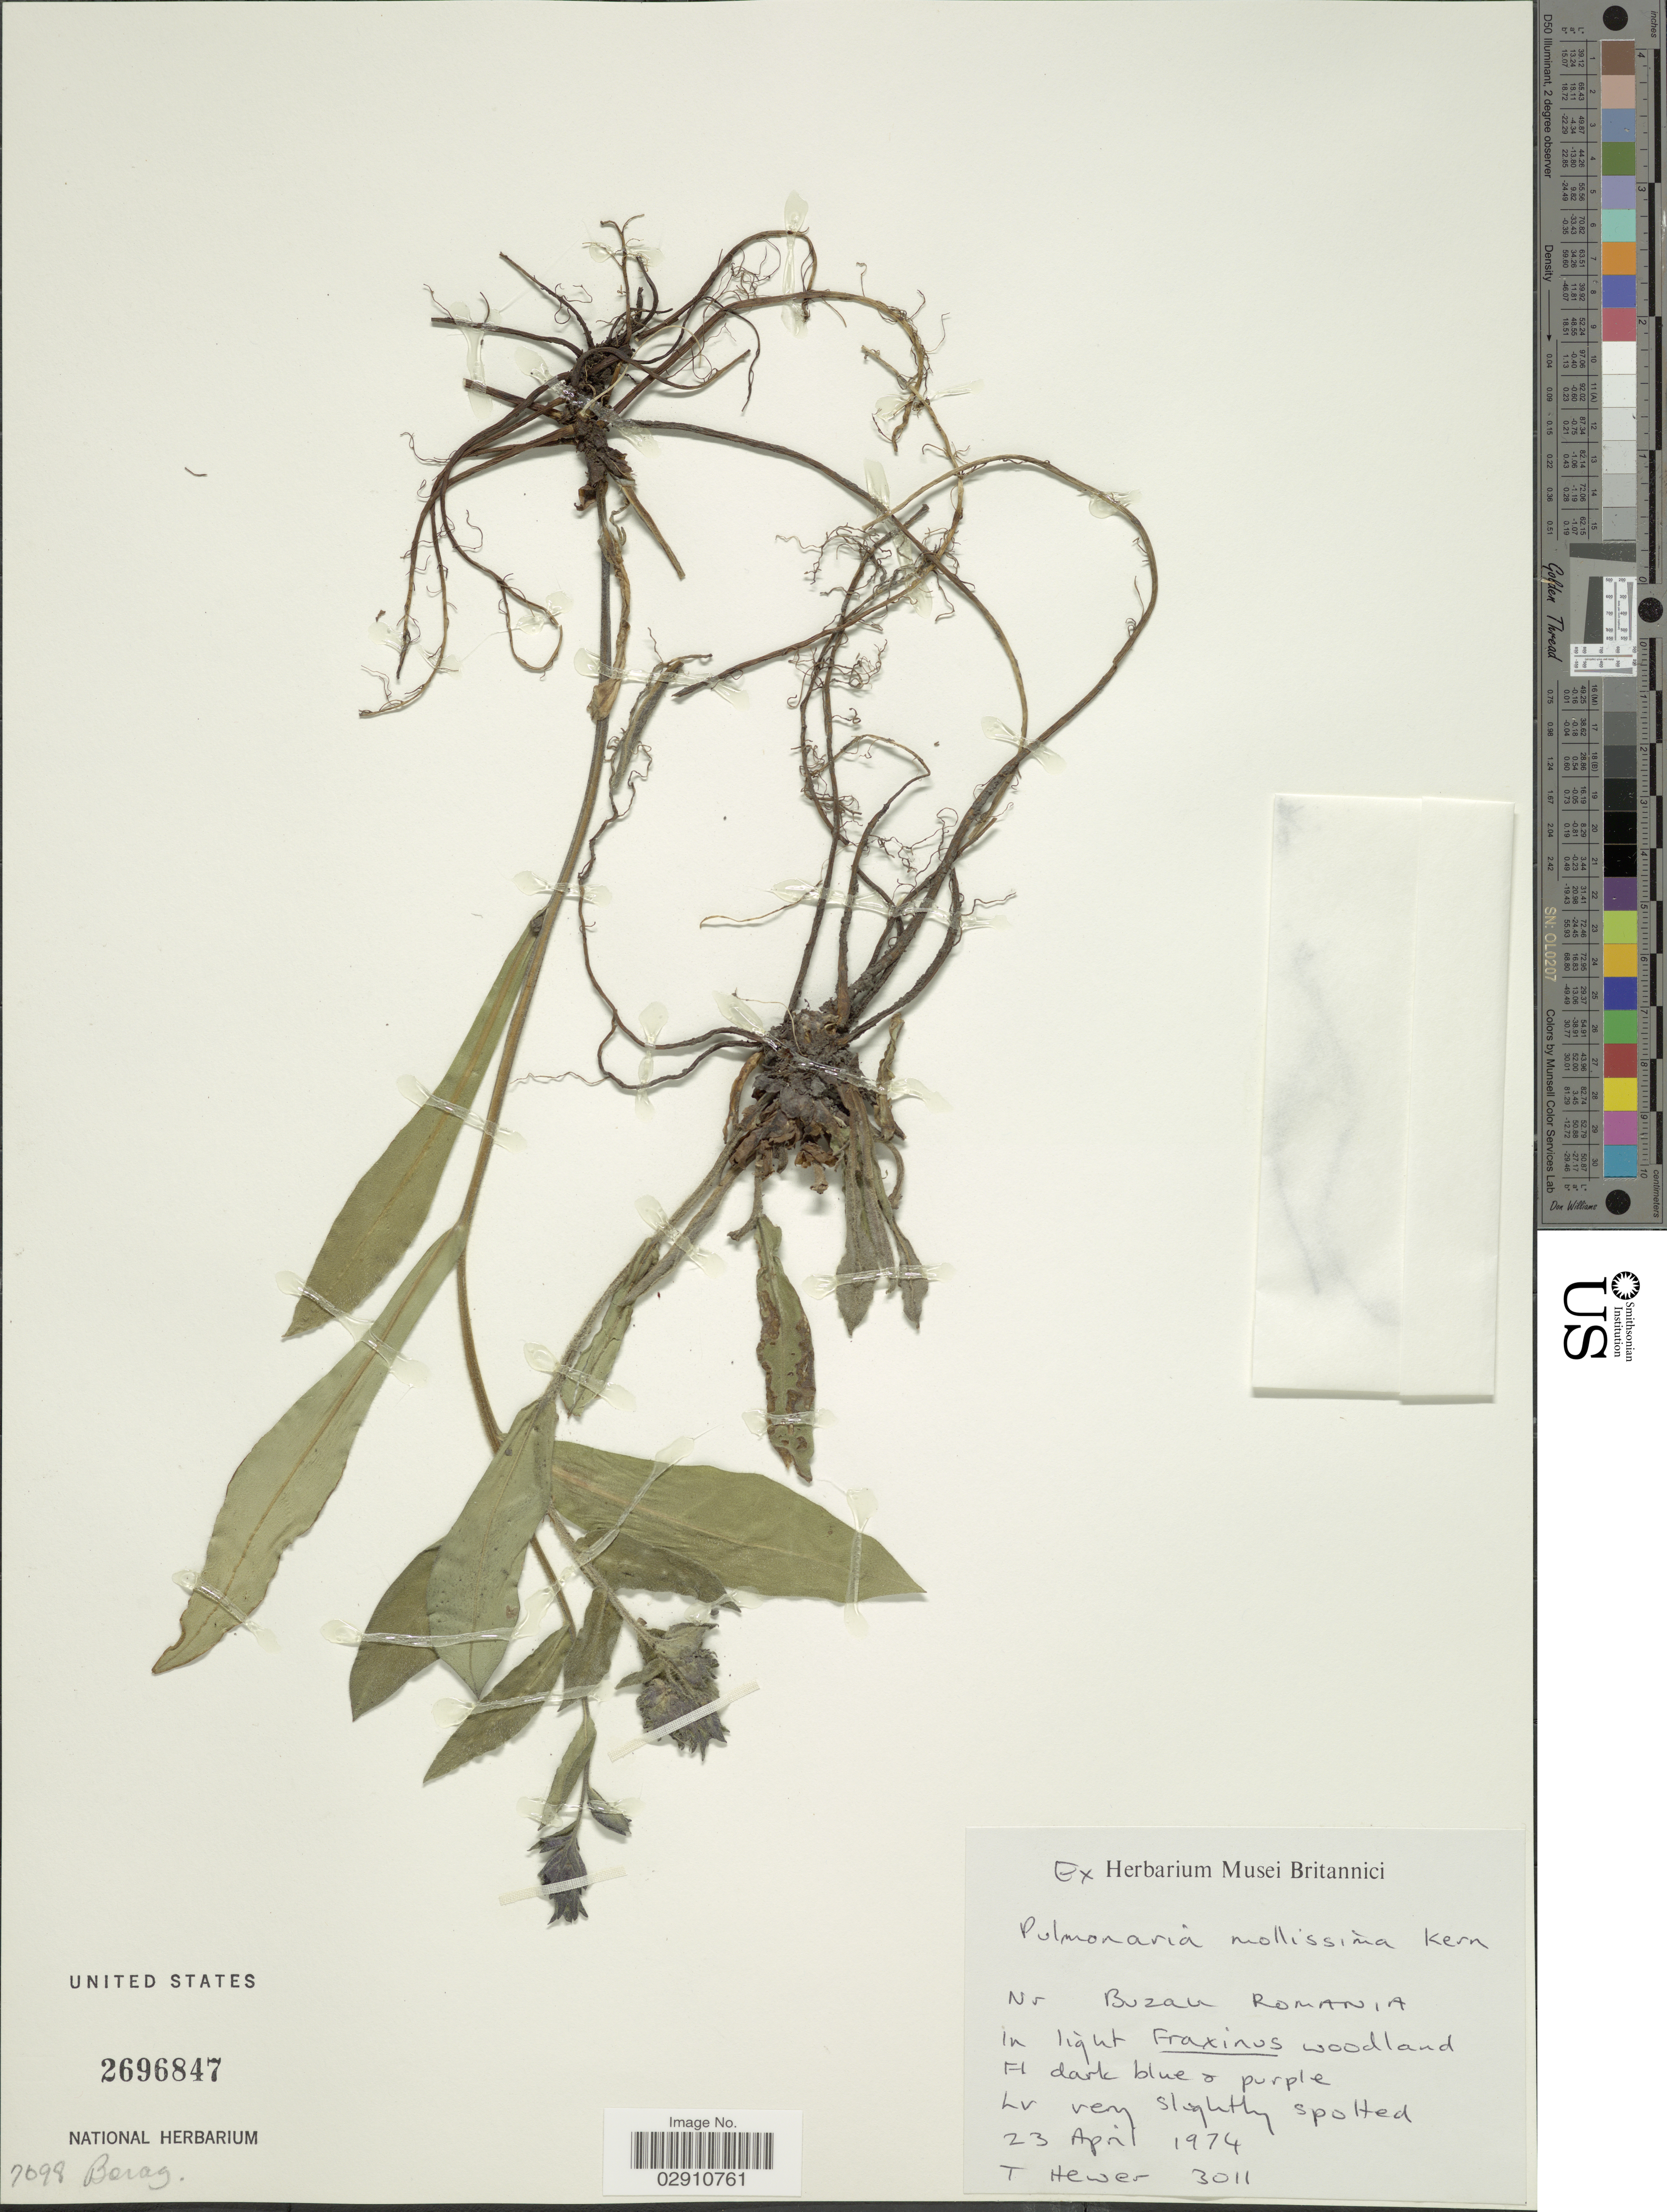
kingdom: Plantae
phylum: Tracheophyta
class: Magnoliopsida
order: Boraginales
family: Boraginaceae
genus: Pulmonaria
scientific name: Pulmonaria mollissima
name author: A. Kern.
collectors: T. Hewer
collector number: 3011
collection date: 1974-04-23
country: Romania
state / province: Buzau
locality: Nr Buzau.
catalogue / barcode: US 2696847